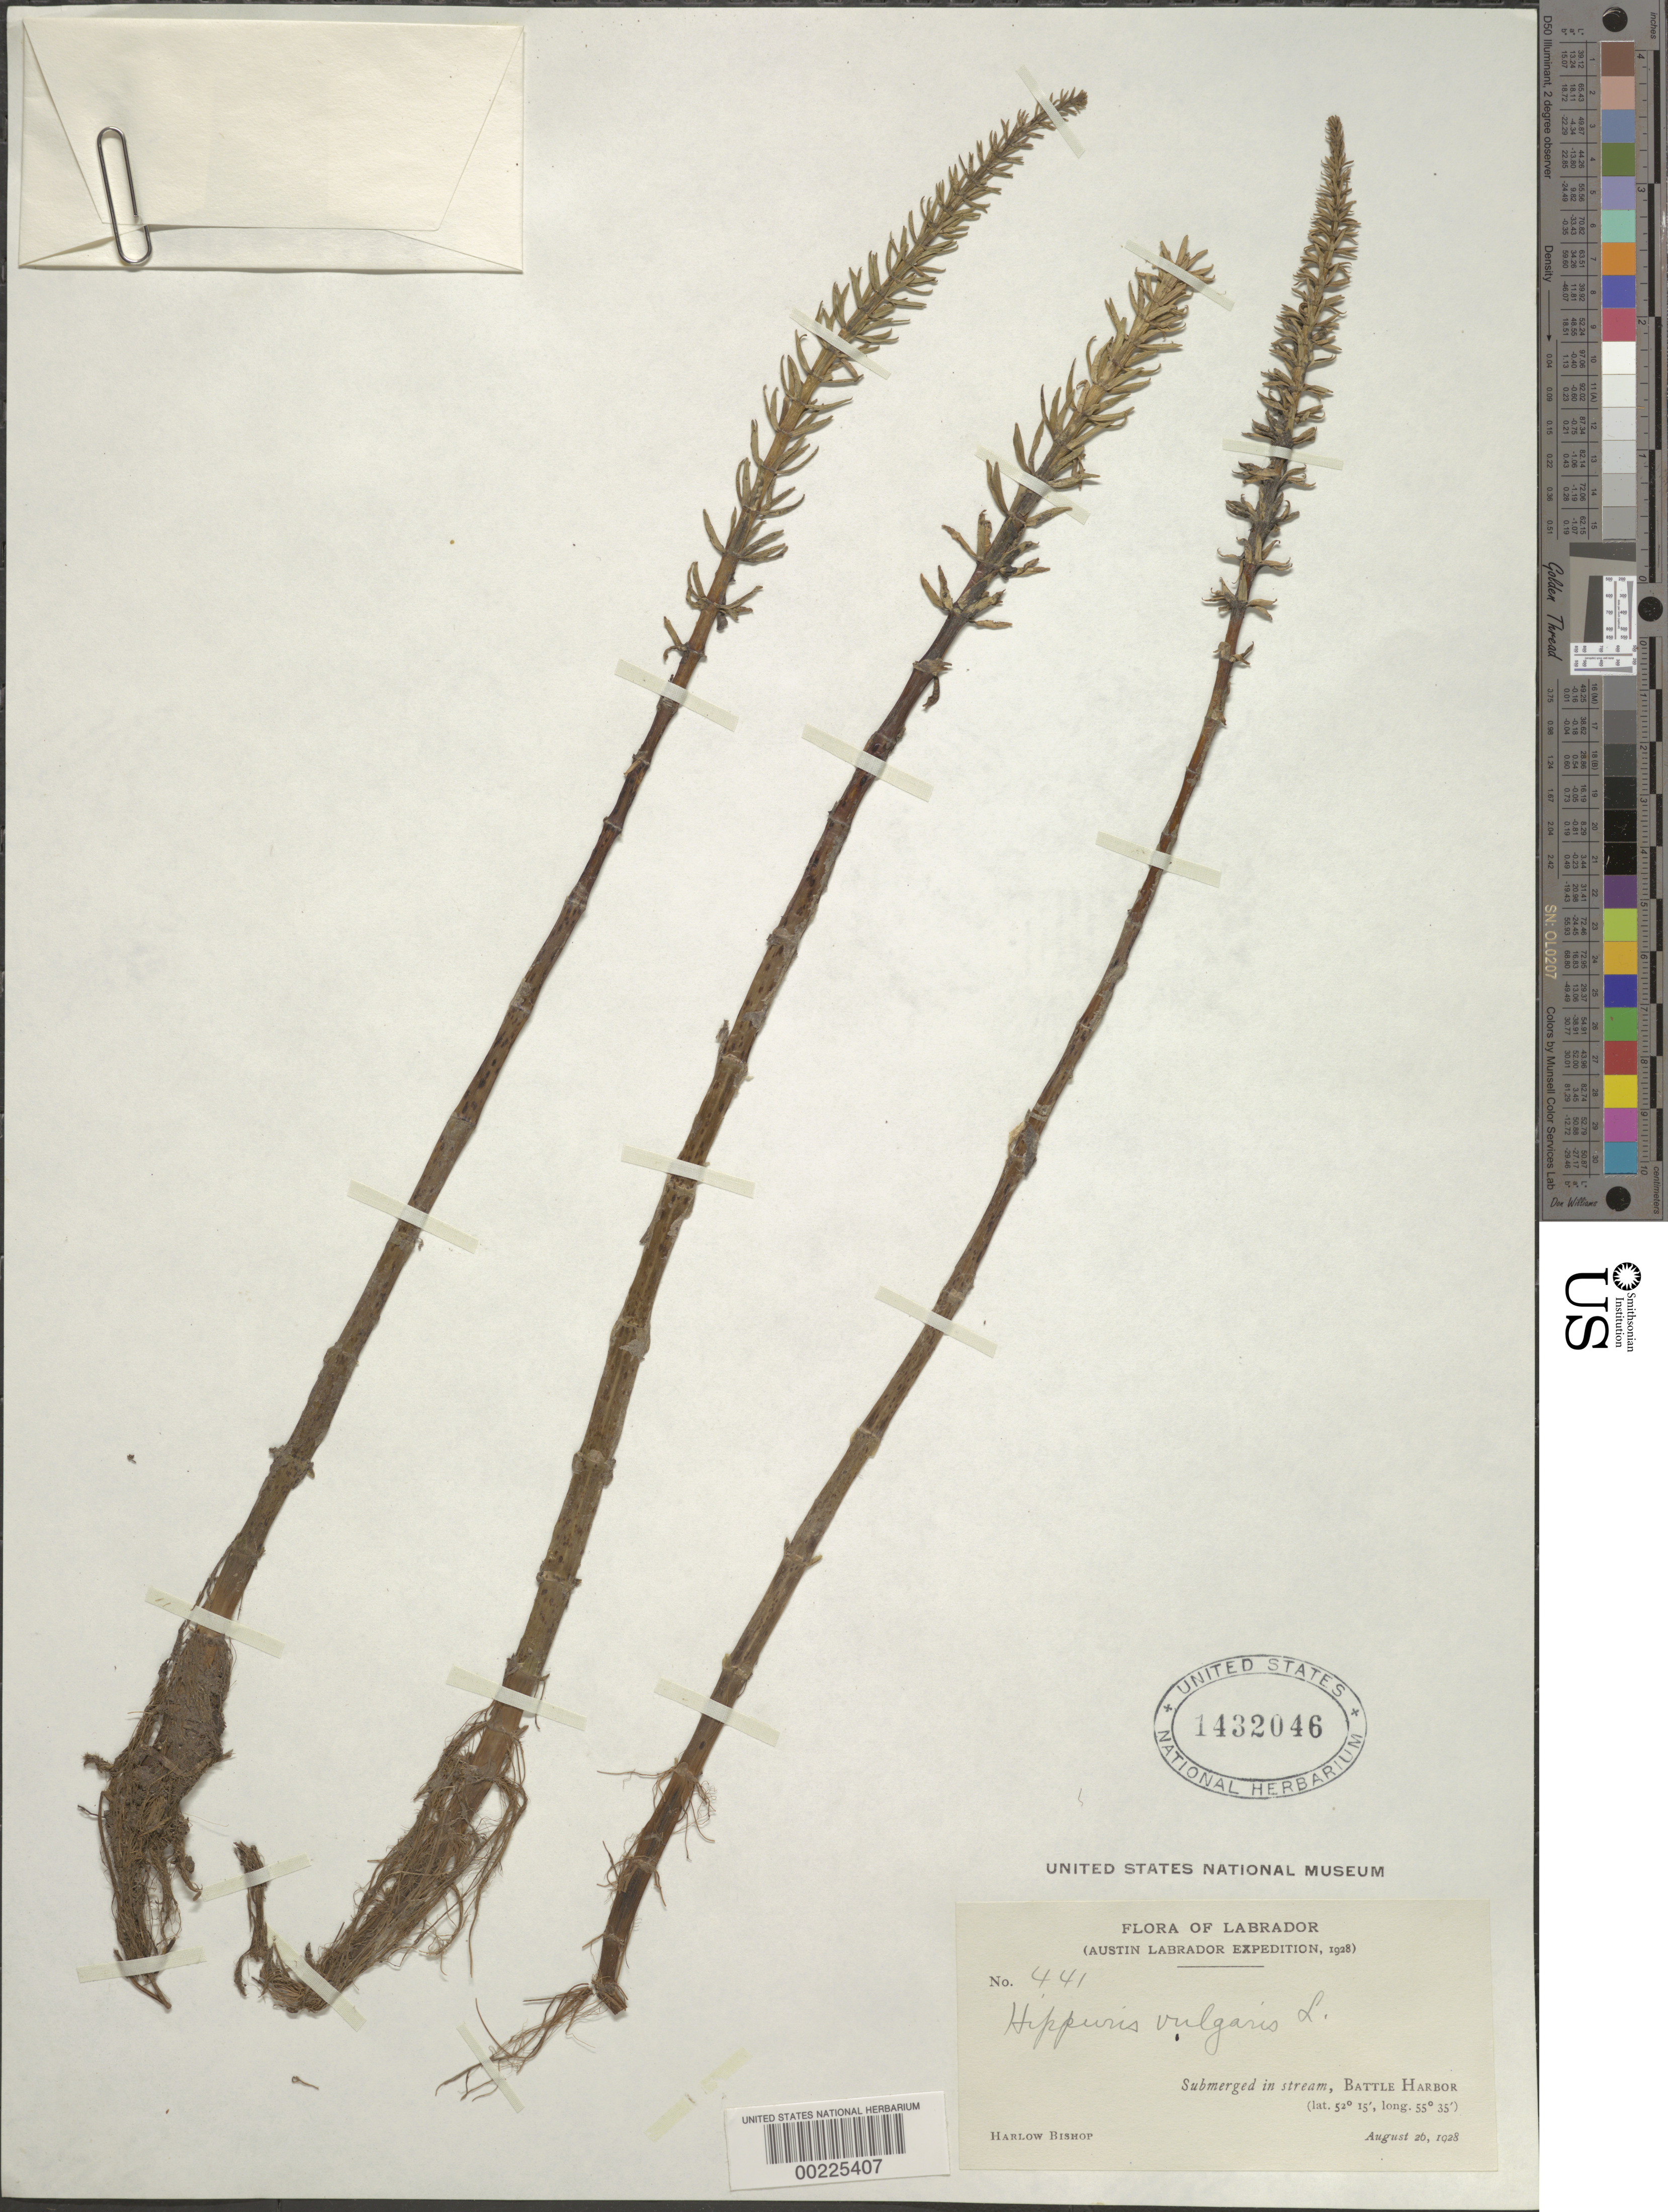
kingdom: Plantae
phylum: Tracheophyta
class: Magnoliopsida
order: Lamiales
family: Plantaginaceae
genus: Hippuris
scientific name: Hippuris vulgaris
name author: L.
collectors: H. Bishop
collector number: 441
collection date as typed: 26 Aug 1928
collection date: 1928-08-26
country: Canada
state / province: Newfoundland and Labrador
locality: Battle harbor, labrador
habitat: Submerged in stream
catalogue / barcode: US 1432046